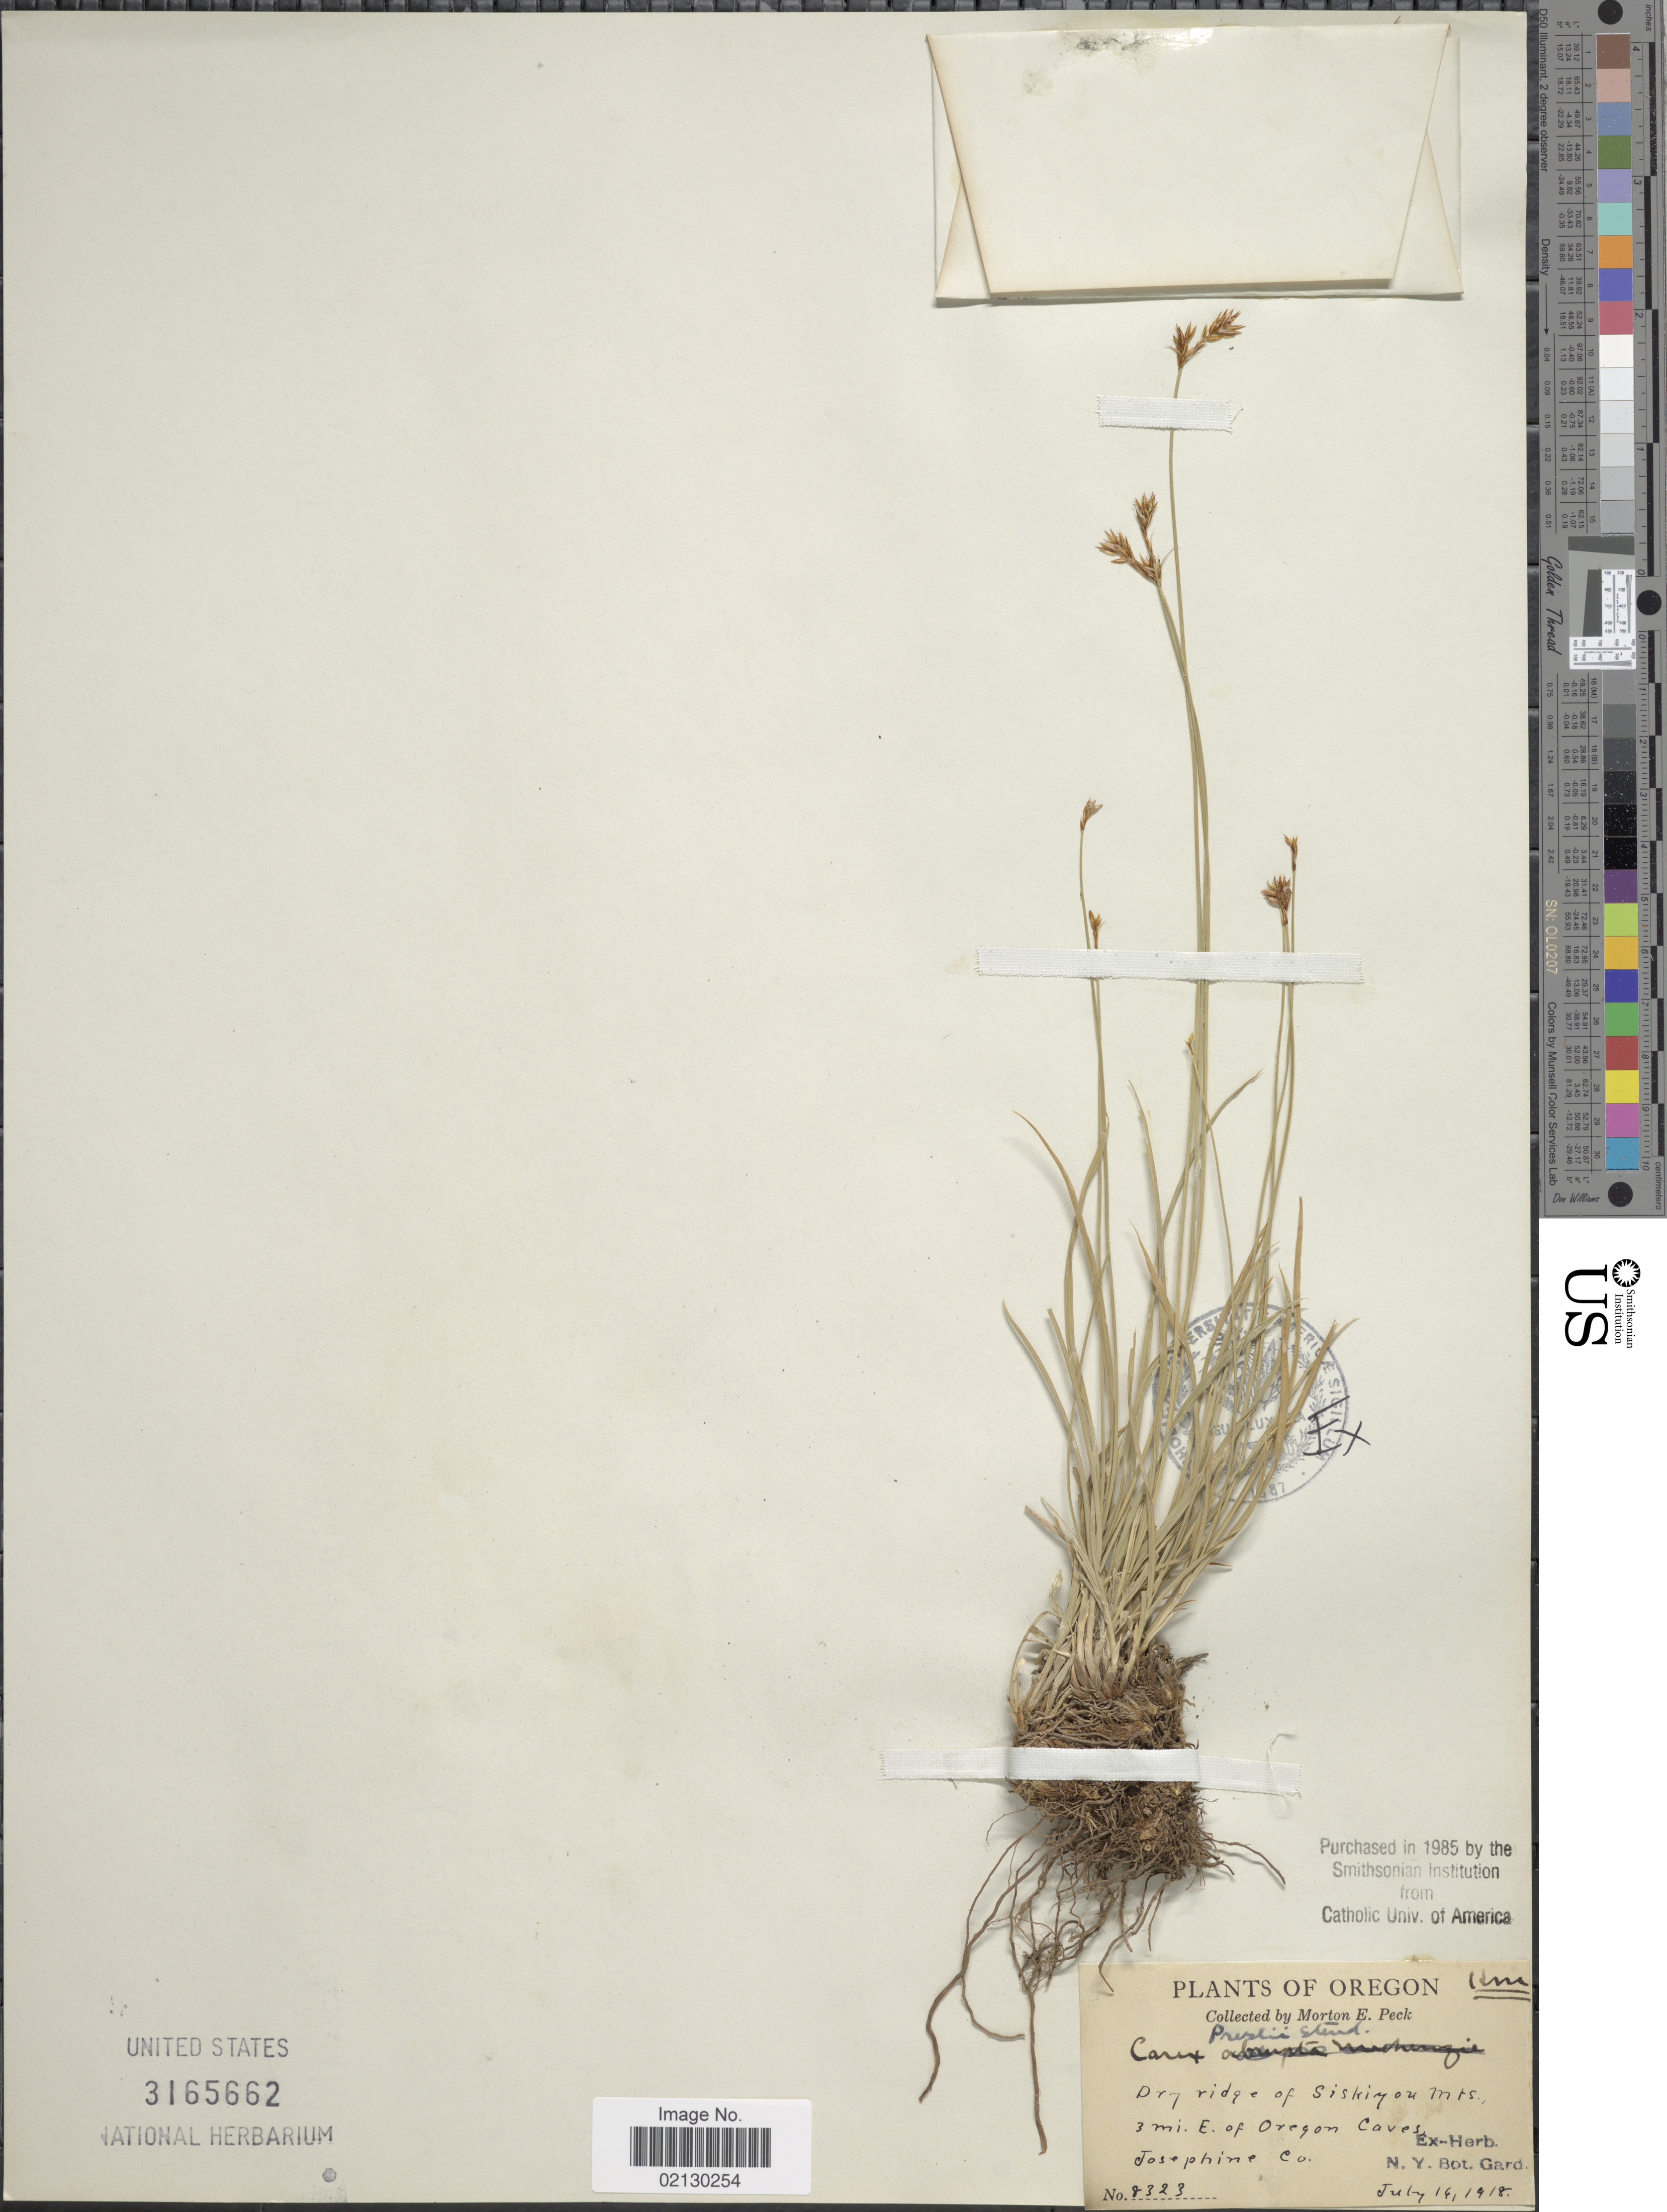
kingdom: Plantae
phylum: Tracheophyta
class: Liliopsida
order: Poales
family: Cyperaceae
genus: Carex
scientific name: Carex preslii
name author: Steud.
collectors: M. E. Peck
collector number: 8323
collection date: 1918-07-16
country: United States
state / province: Oregon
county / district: Josephine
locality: Dry ridge of Siskiyou Mts., 3 mi. E. of Oregon Caves. Josephine Co.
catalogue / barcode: US 3165662